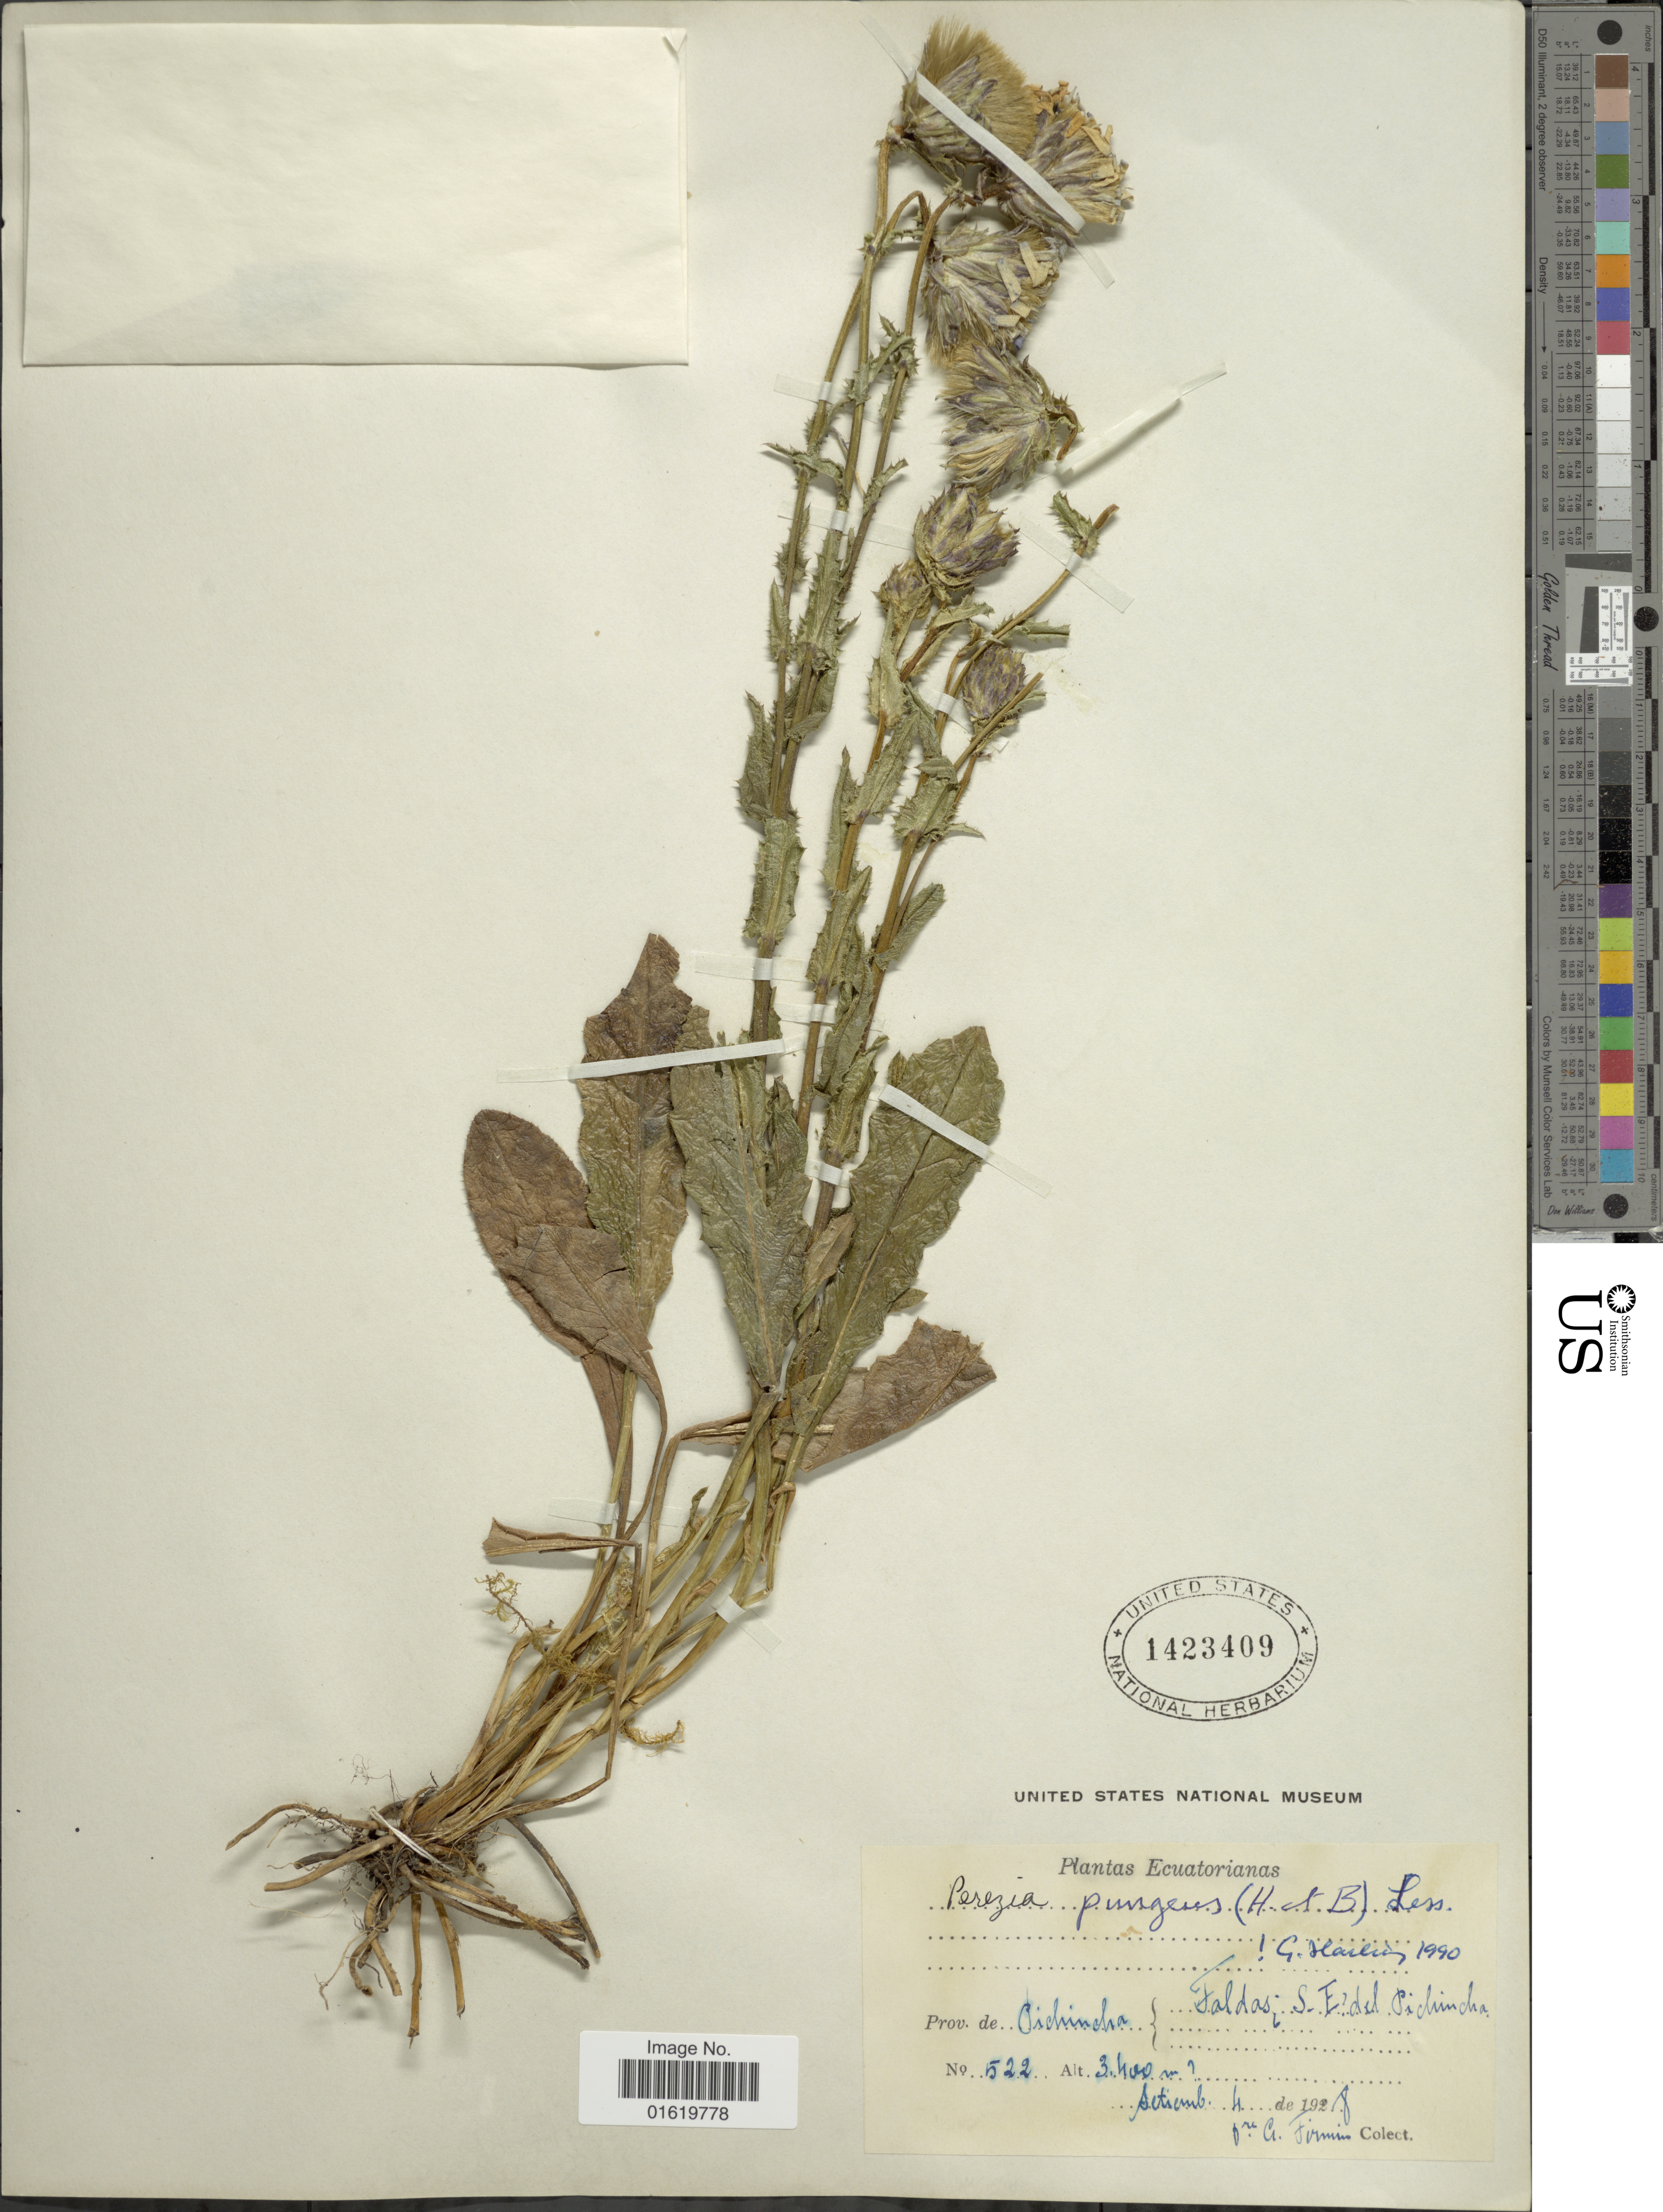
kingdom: Plantae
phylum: Tracheophyta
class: Magnoliopsida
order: Asterales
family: Asteraceae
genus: Perezia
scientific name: Perezia pungens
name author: (Humb. & Bonpl.) Less.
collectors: G. Firmin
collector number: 522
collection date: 1928-09-04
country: Ecuador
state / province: Pichincha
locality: Faldas, S.E. del Pichincha.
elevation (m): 3400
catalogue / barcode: US 1423409